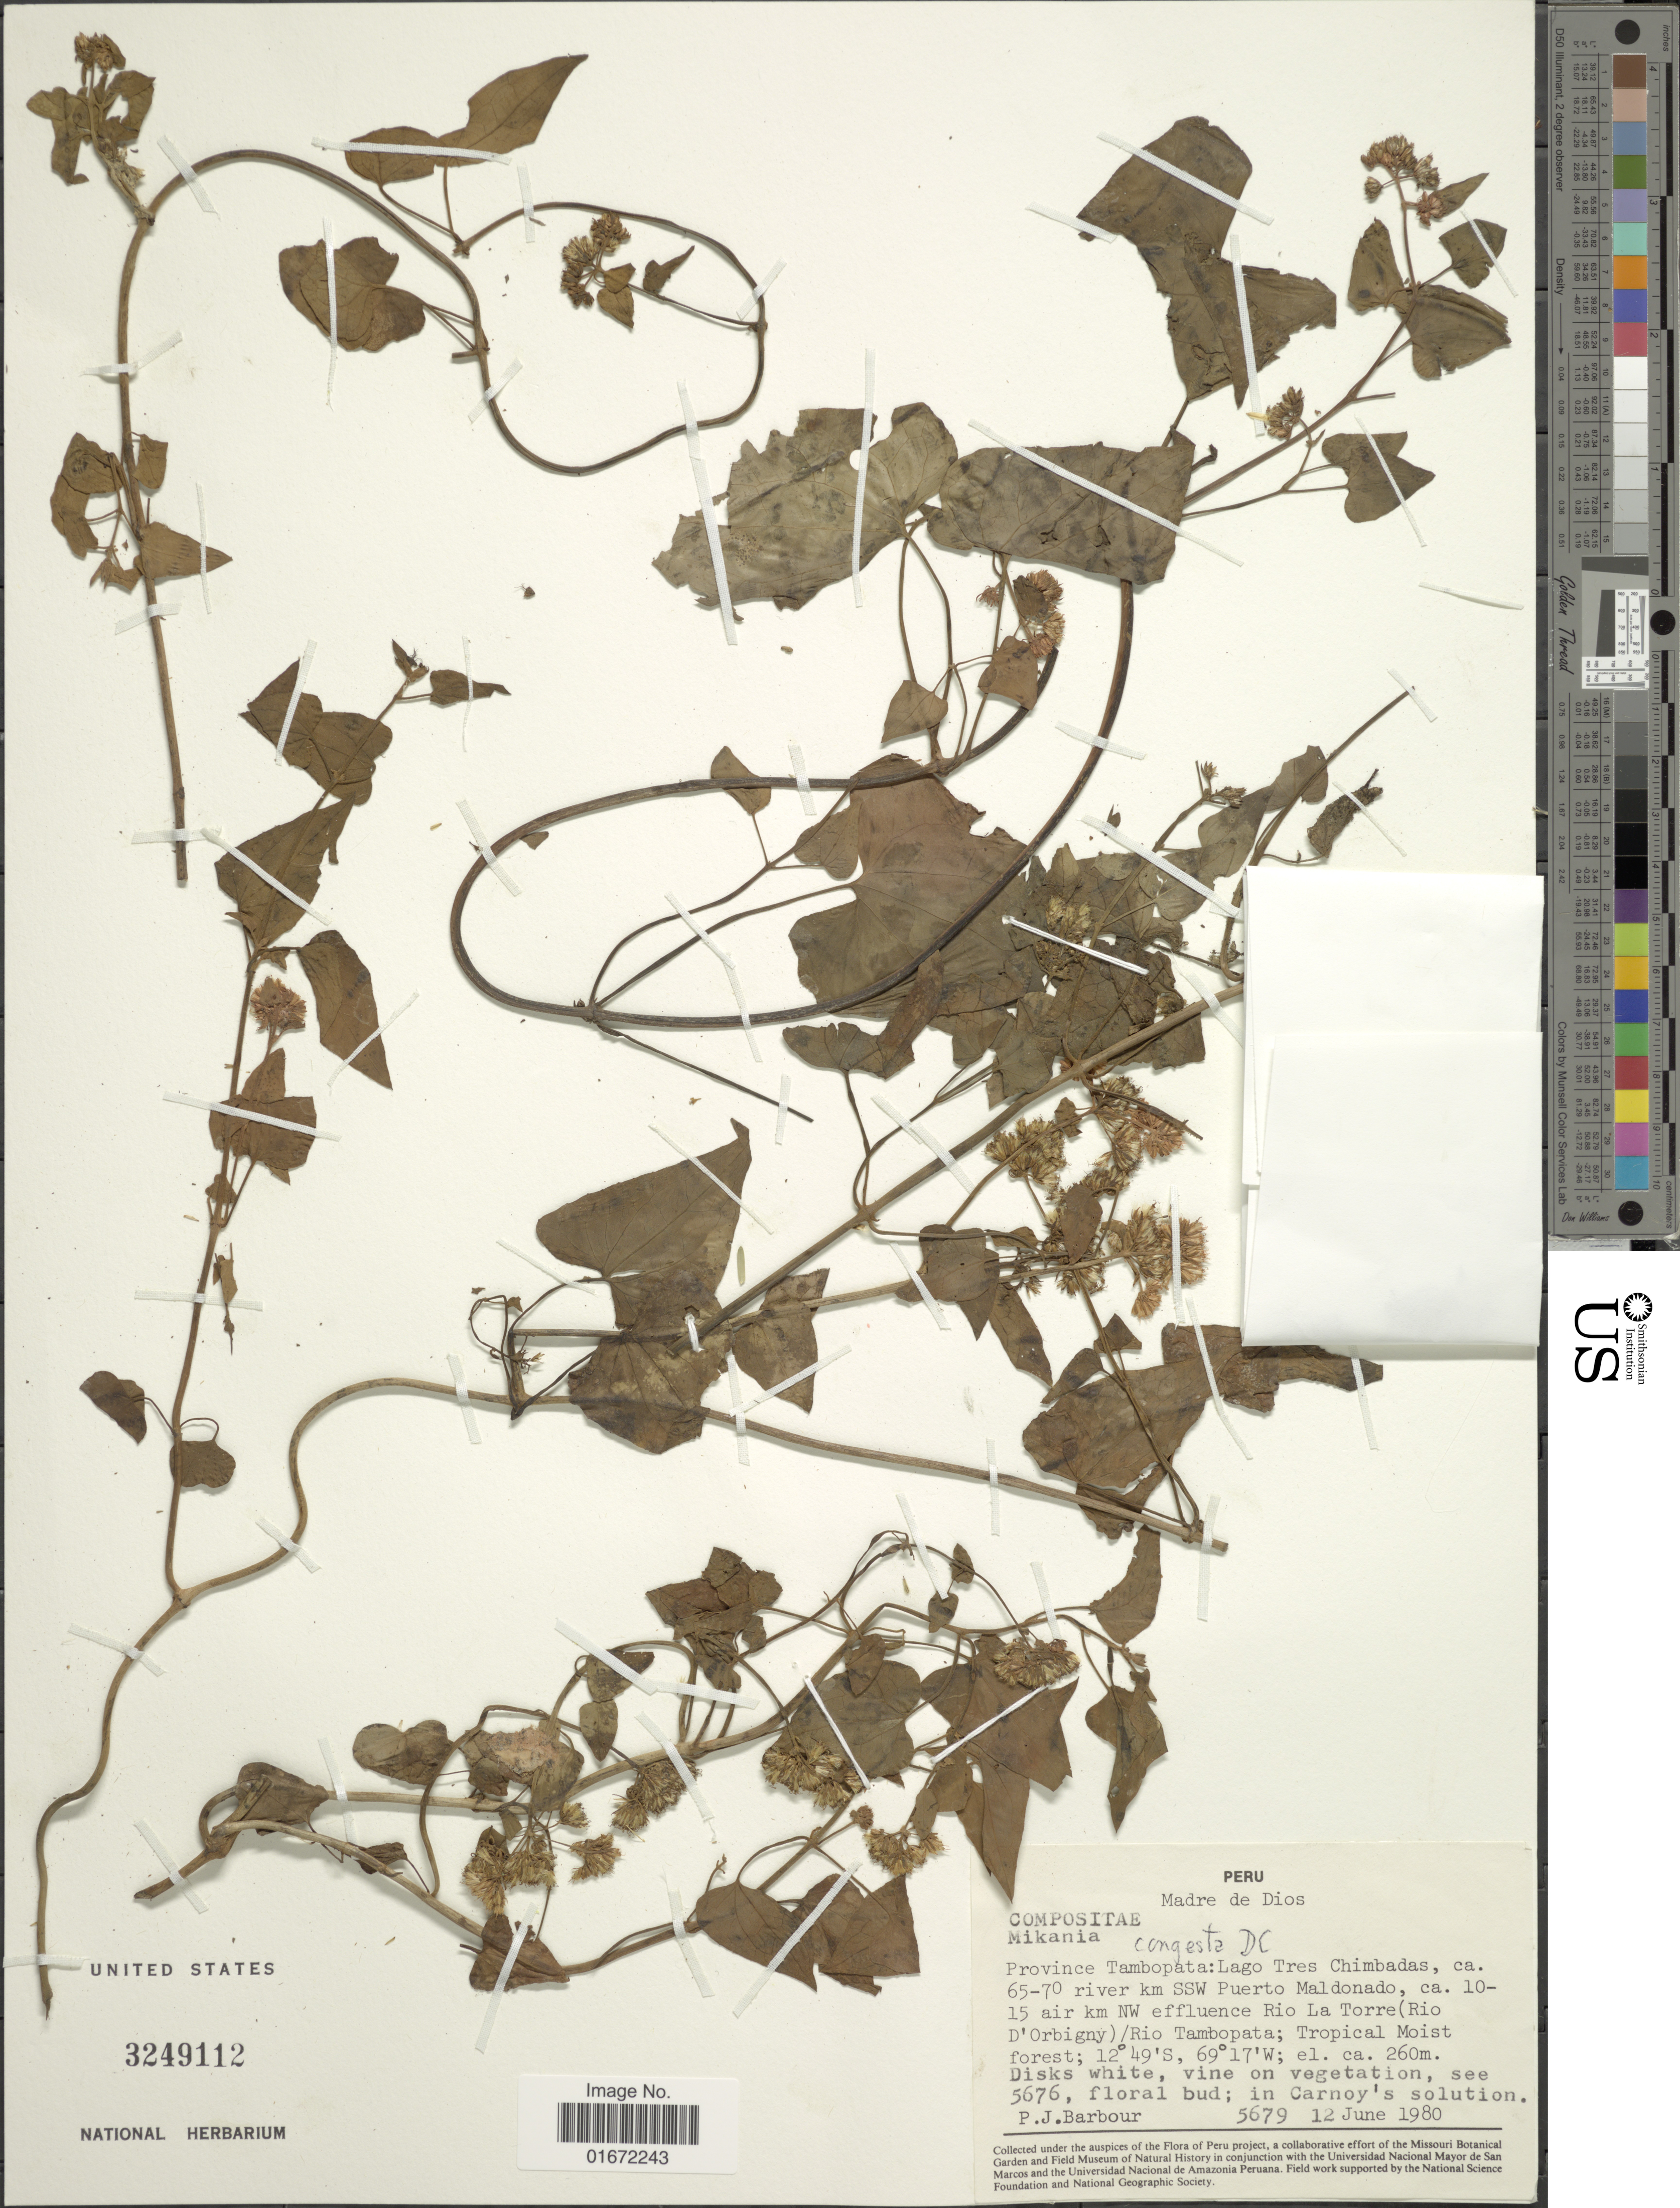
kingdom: Plantae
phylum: Tracheophyta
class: Magnoliopsida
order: Asterales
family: Asteraceae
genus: Mikania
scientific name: Mikania congesta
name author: DC.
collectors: P. Barbour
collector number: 5679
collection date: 1980-06-12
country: Peru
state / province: Madre de Dios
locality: Province Tambopata: Lago Tres Chimbadas, ca. 65-70 river km SSW Puerto Maldonado, ca. 10-15 air km NW effluence Rio La Torre (Rio D'Orbigny)/ Rio Tambopata; Tropical Moist forest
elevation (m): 260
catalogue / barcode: US 3249112